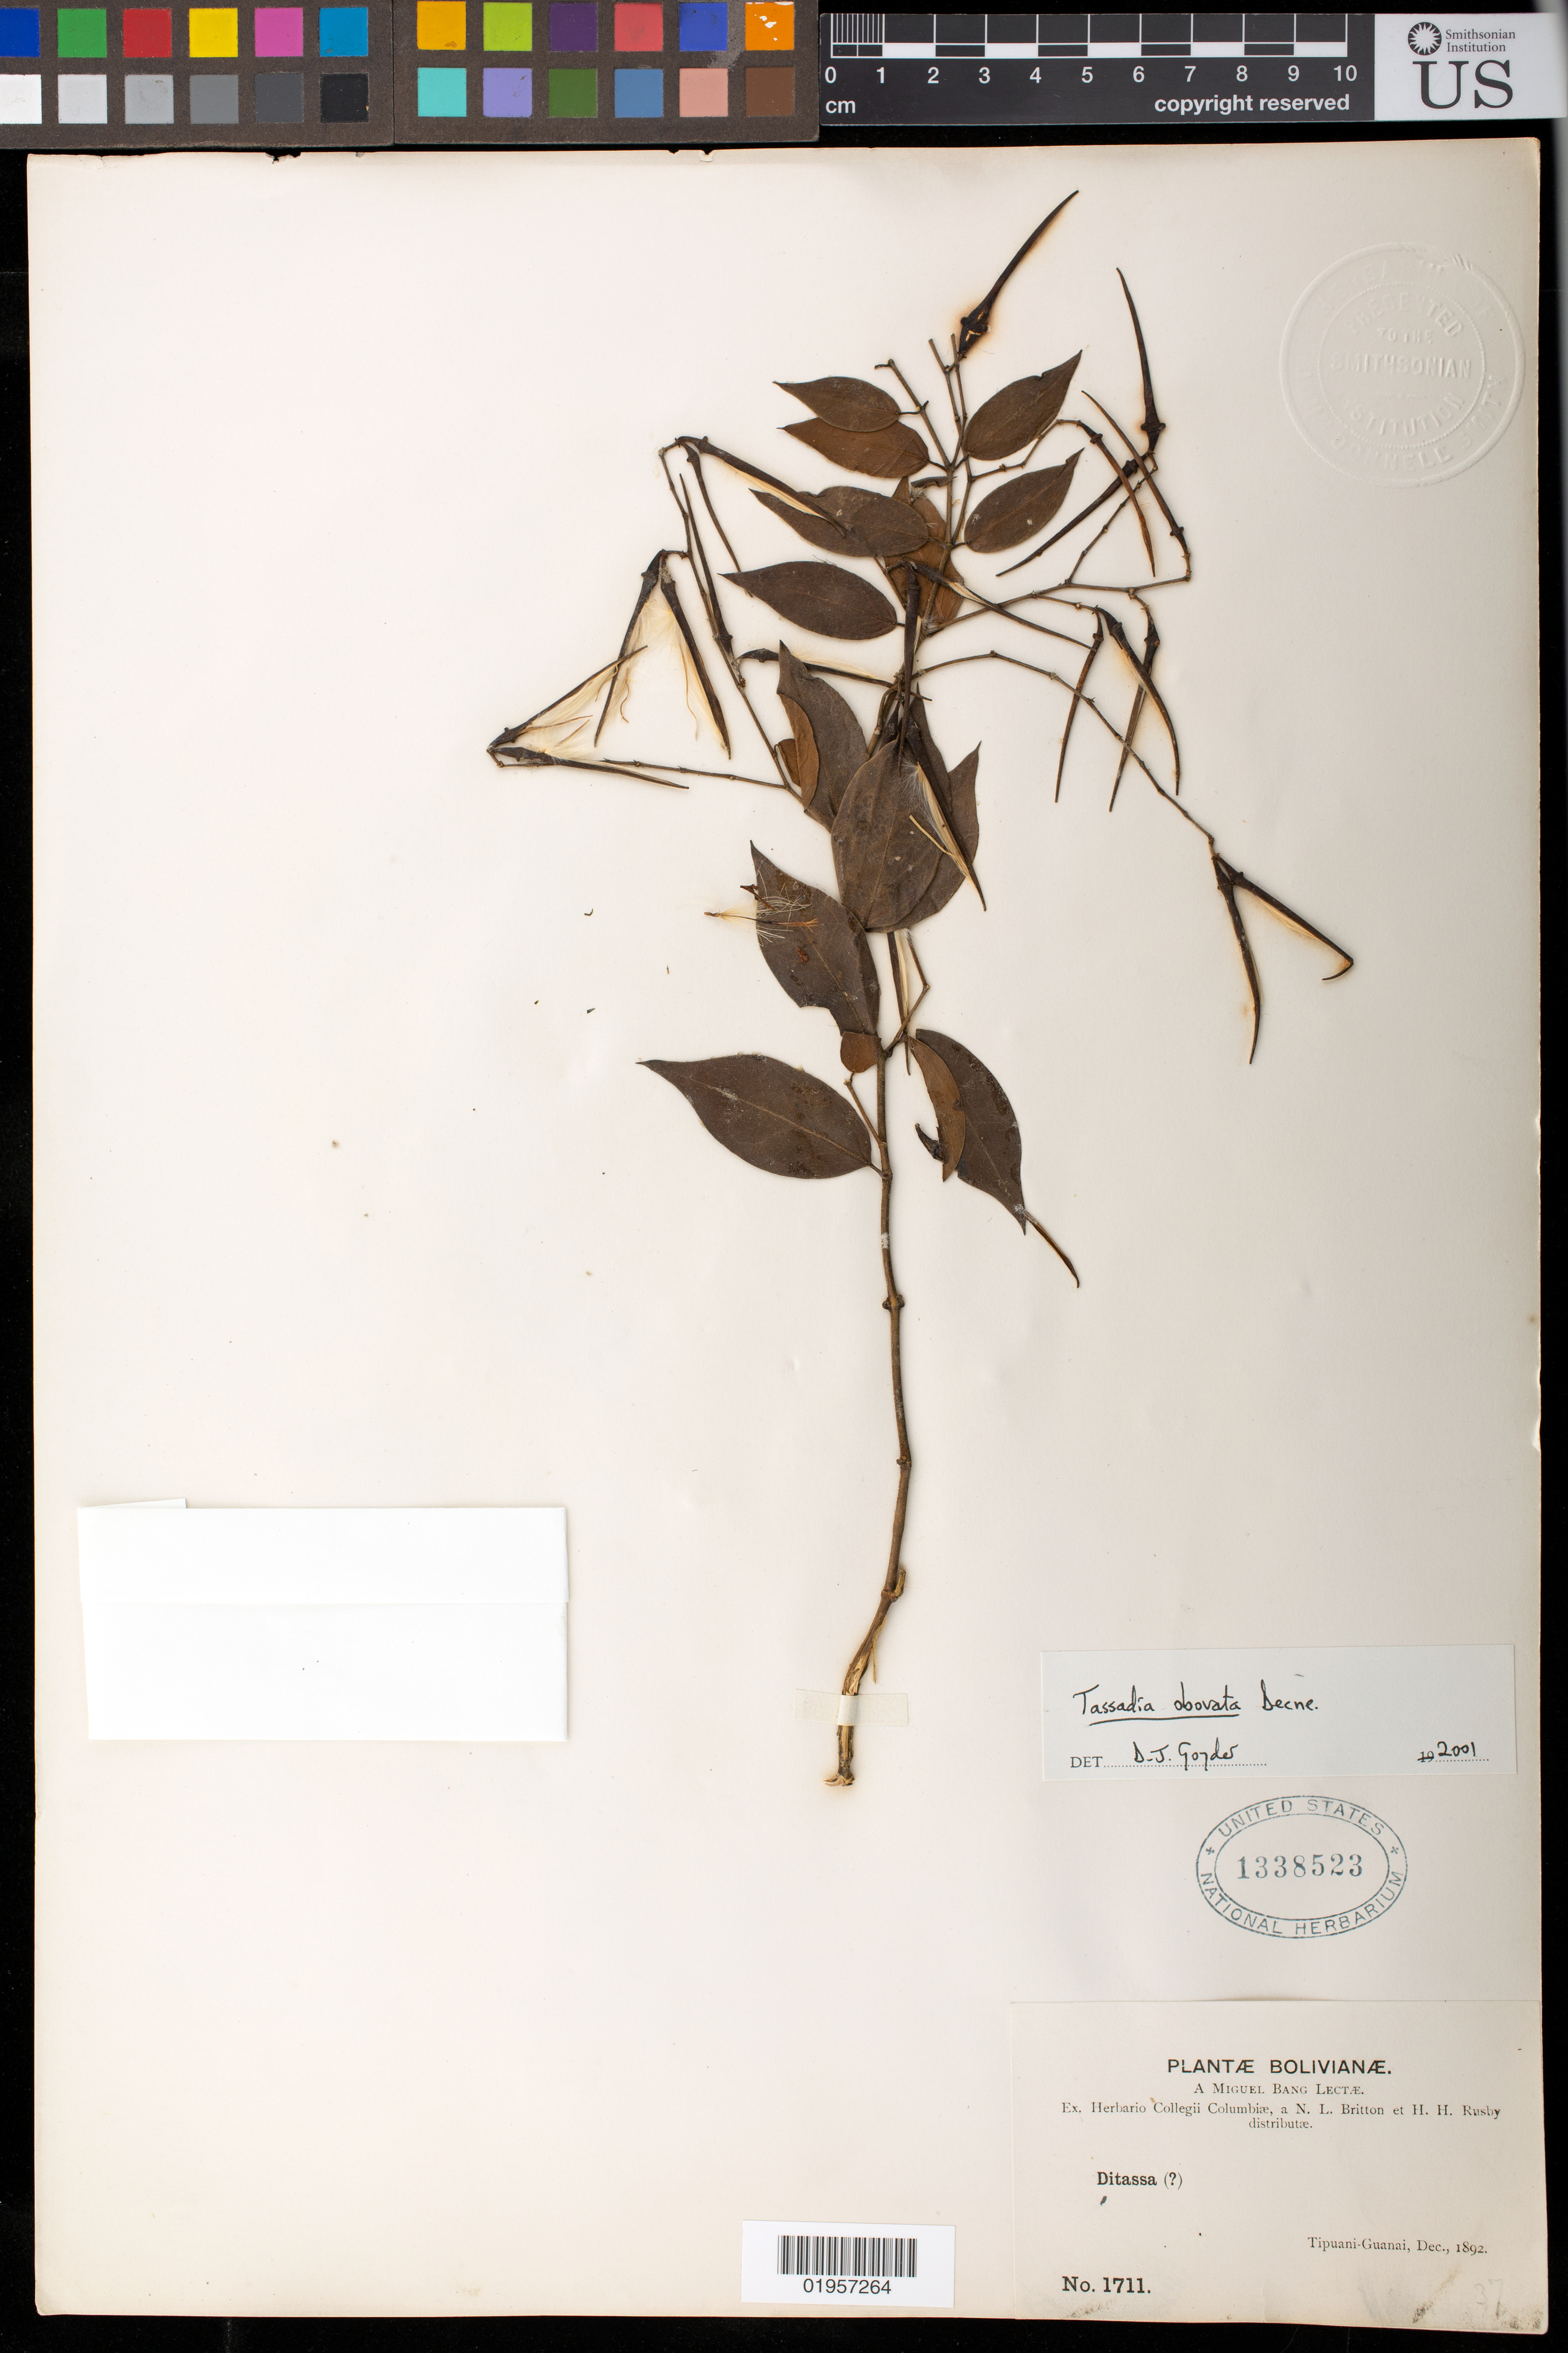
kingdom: Plantae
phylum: Tracheophyta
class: Magnoliopsida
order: Gentianales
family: Apocynaceae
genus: Tassadia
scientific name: Tassadia obovata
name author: Decne.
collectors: M. Bang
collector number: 1711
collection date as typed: Dec 1892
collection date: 1892-12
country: Bolivia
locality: Tipuani-Guanai.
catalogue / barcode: US 1338523